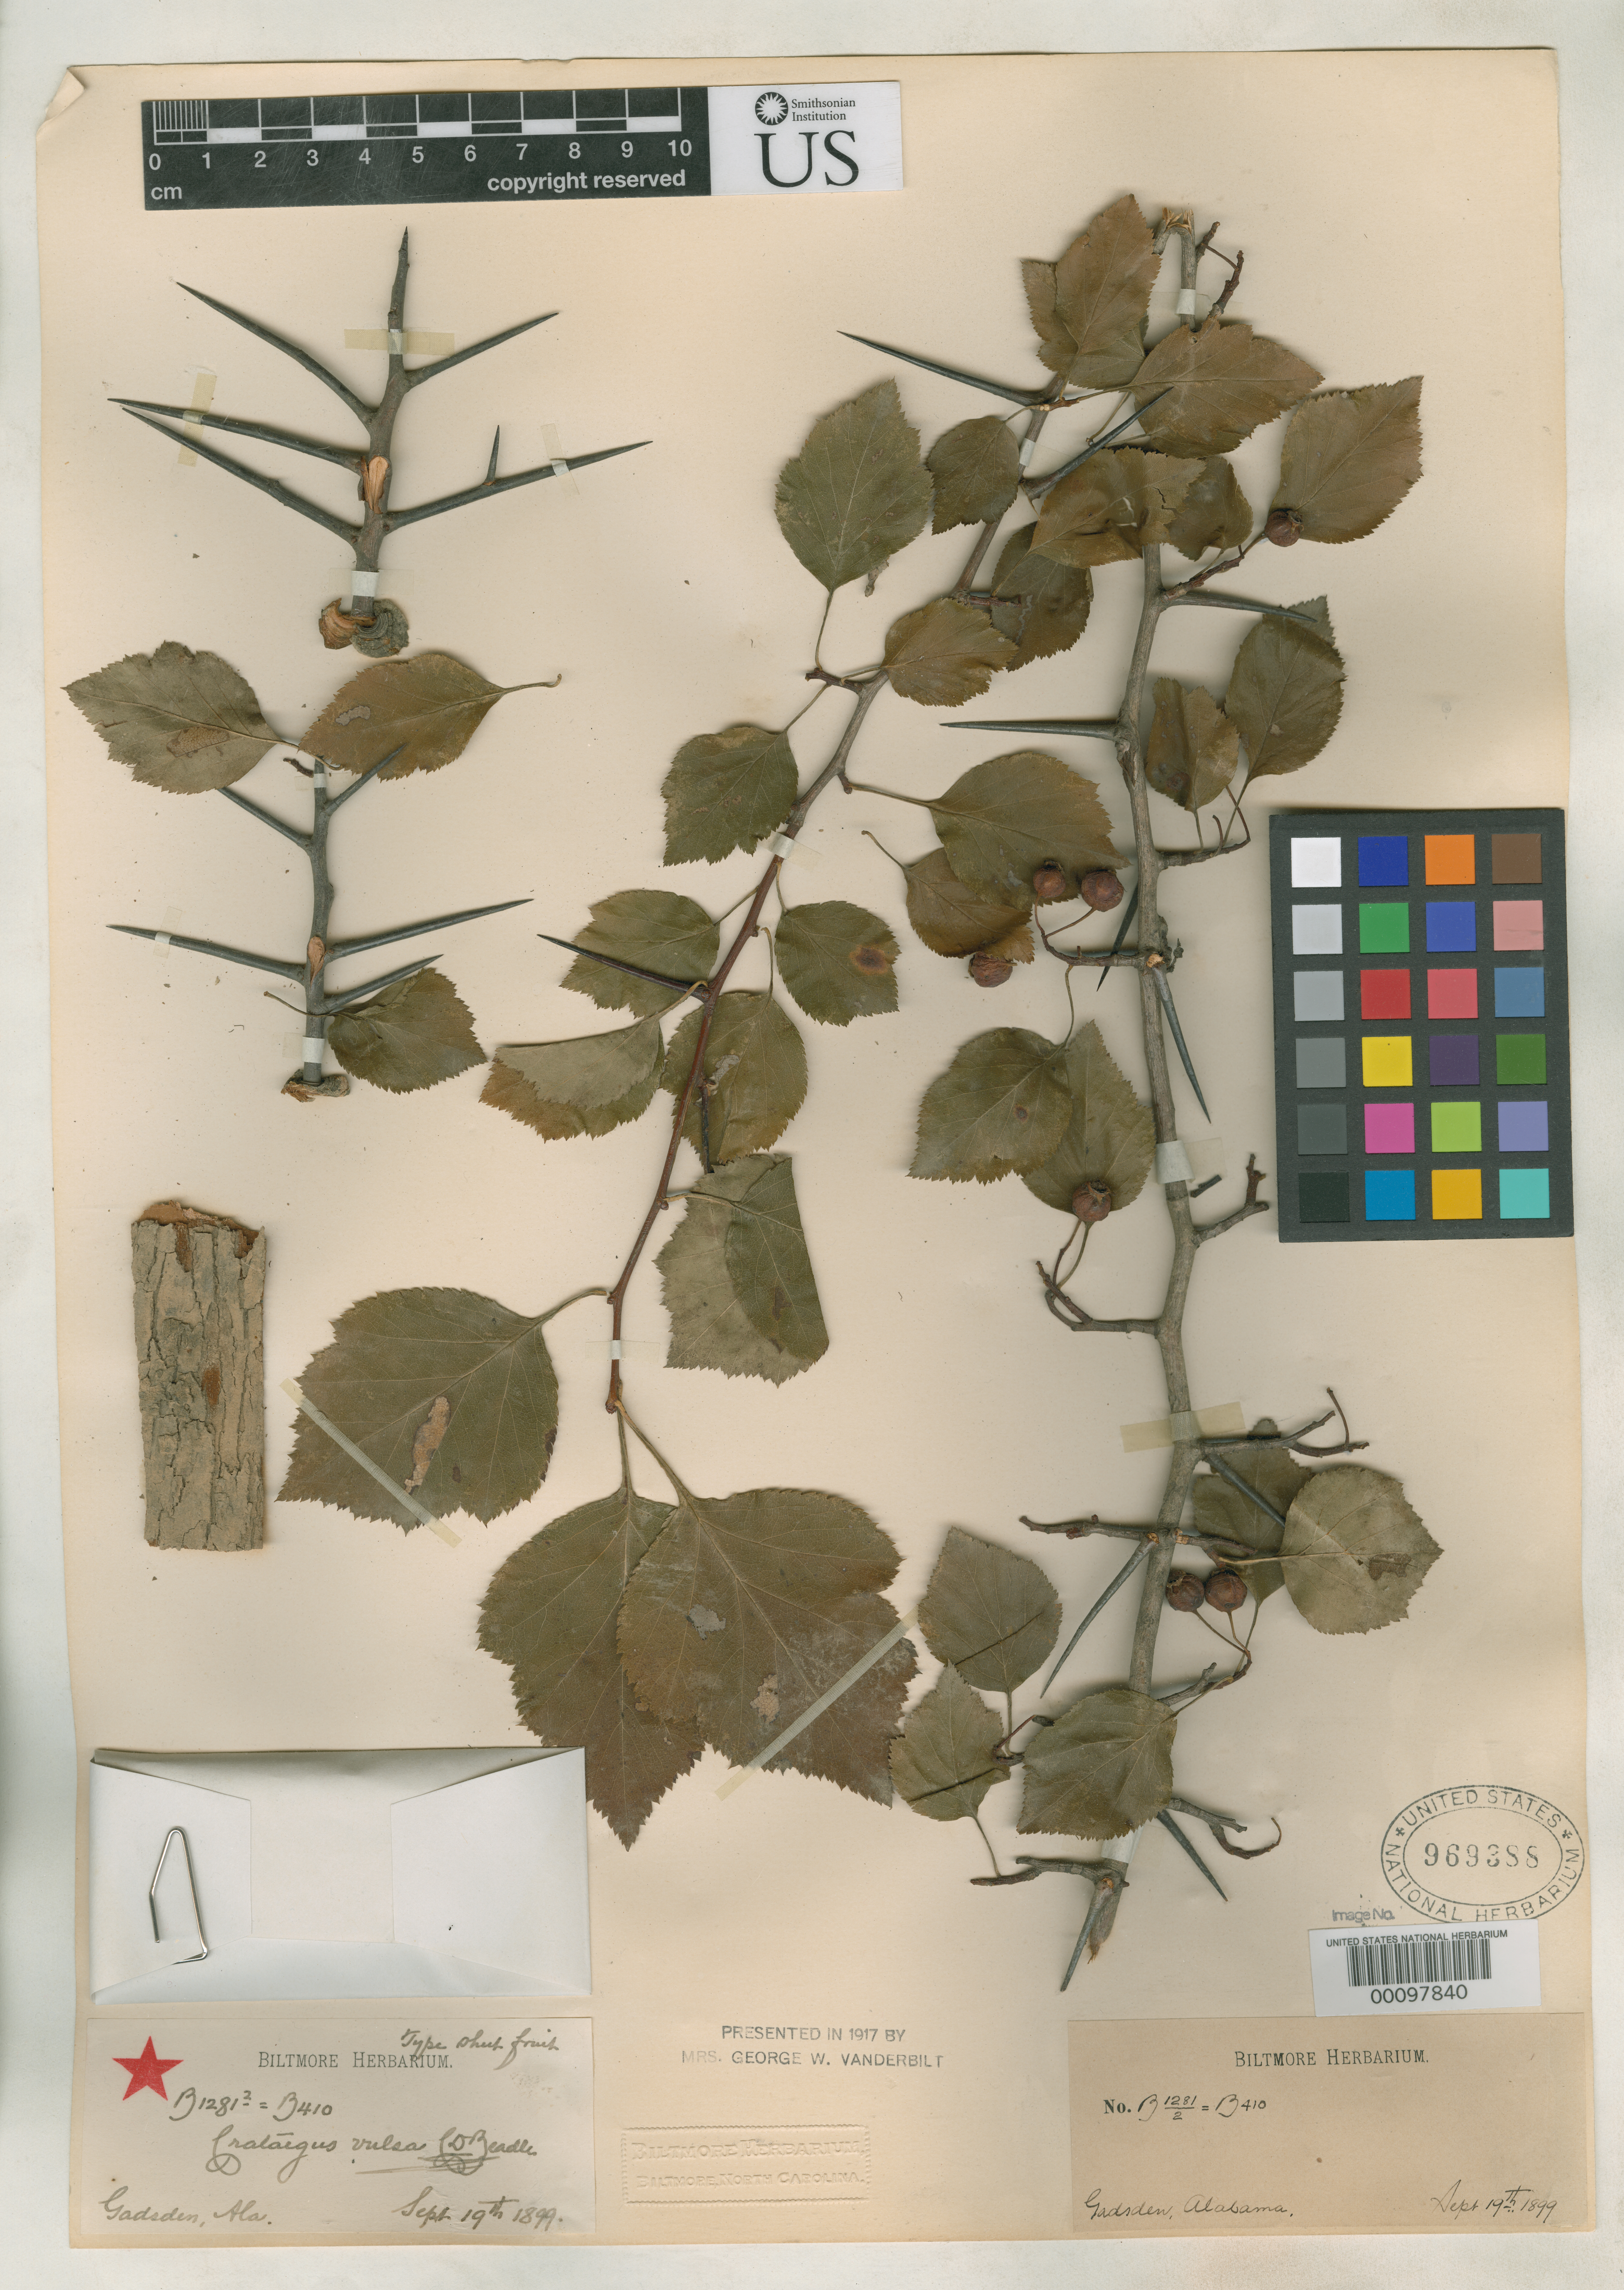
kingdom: Plantae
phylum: Tracheophyta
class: Magnoliopsida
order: Rosales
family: Rosaceae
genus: Crataegus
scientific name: Crataegus vulsa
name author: Beadle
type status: Syntype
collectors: ex herb. Biltmore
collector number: B 2213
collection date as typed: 26 Apr 1900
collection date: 1900-04-26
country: United States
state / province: Alabama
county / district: Etowah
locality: Gadsden.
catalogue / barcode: US 969388